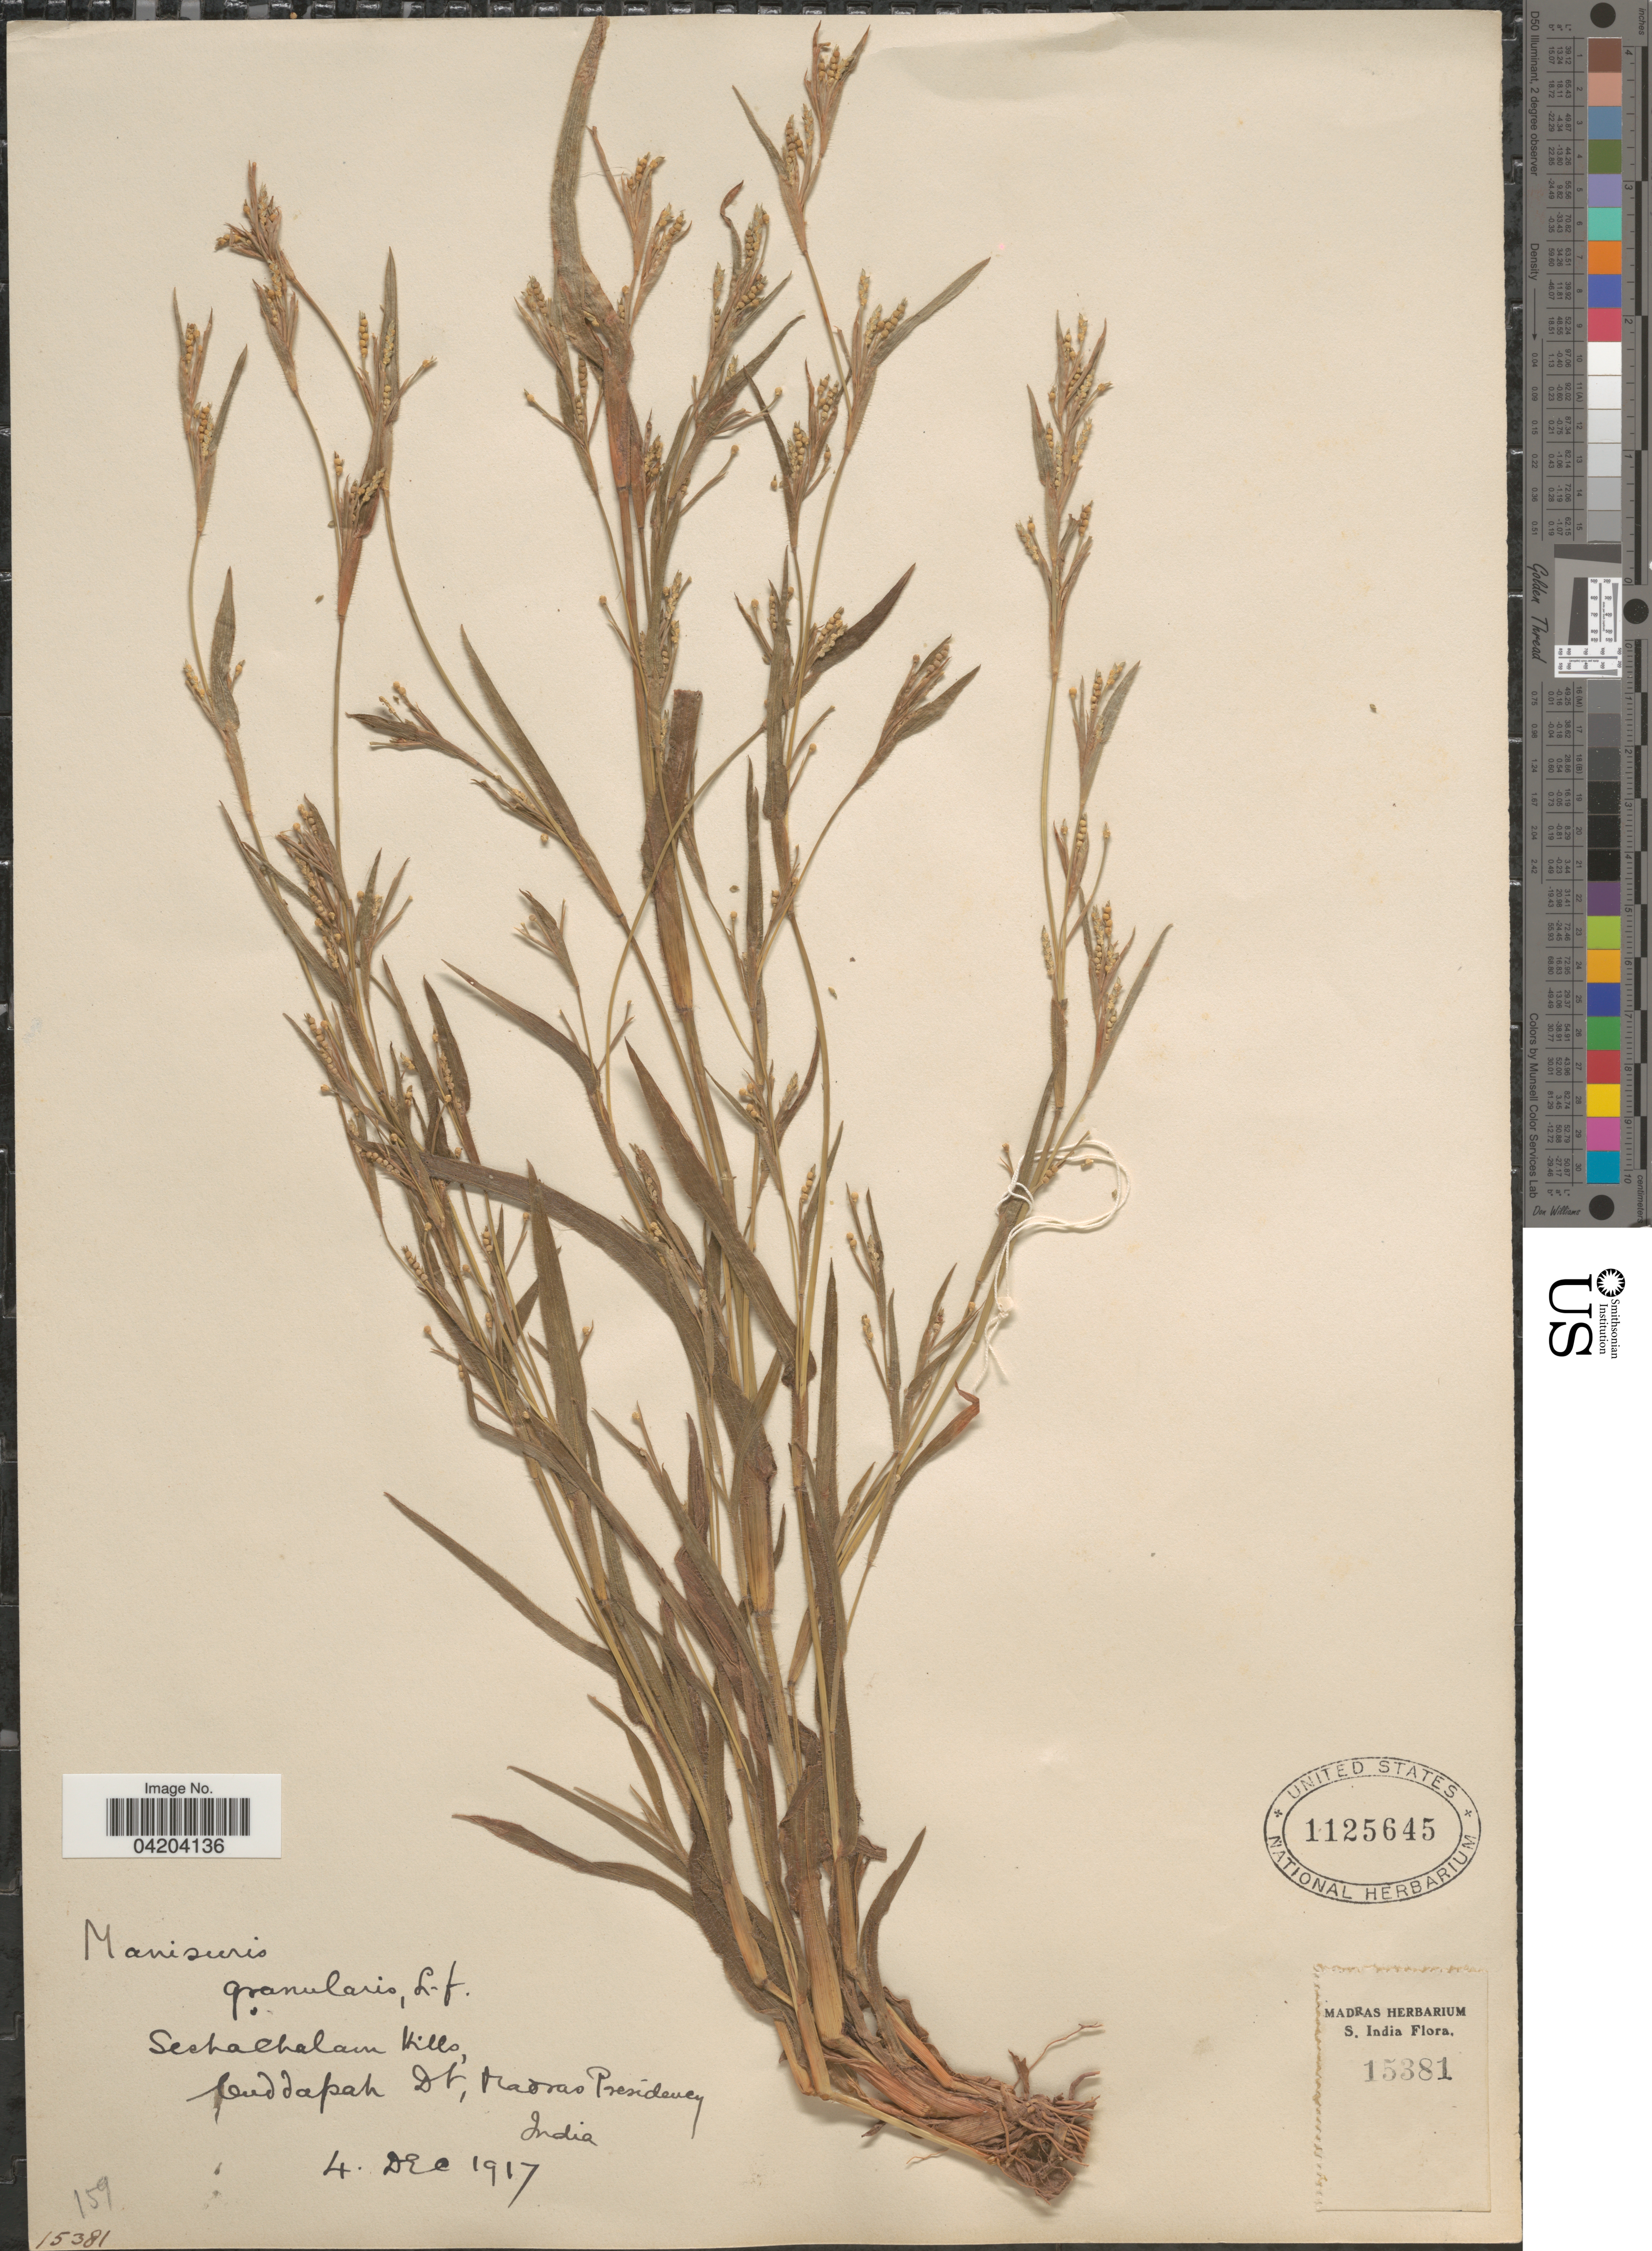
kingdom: Plantae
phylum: Tracheophyta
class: Liliopsida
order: Poales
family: Poaceae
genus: Mnesithea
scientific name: Mnesithea granularis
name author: (L.) de Koning & Sosef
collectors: Ex herb. Madras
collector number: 15381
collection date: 1917-12-04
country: India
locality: Seshachalam Hills, Cuddapah Dt, Madras Presidency.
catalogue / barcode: US 1125645